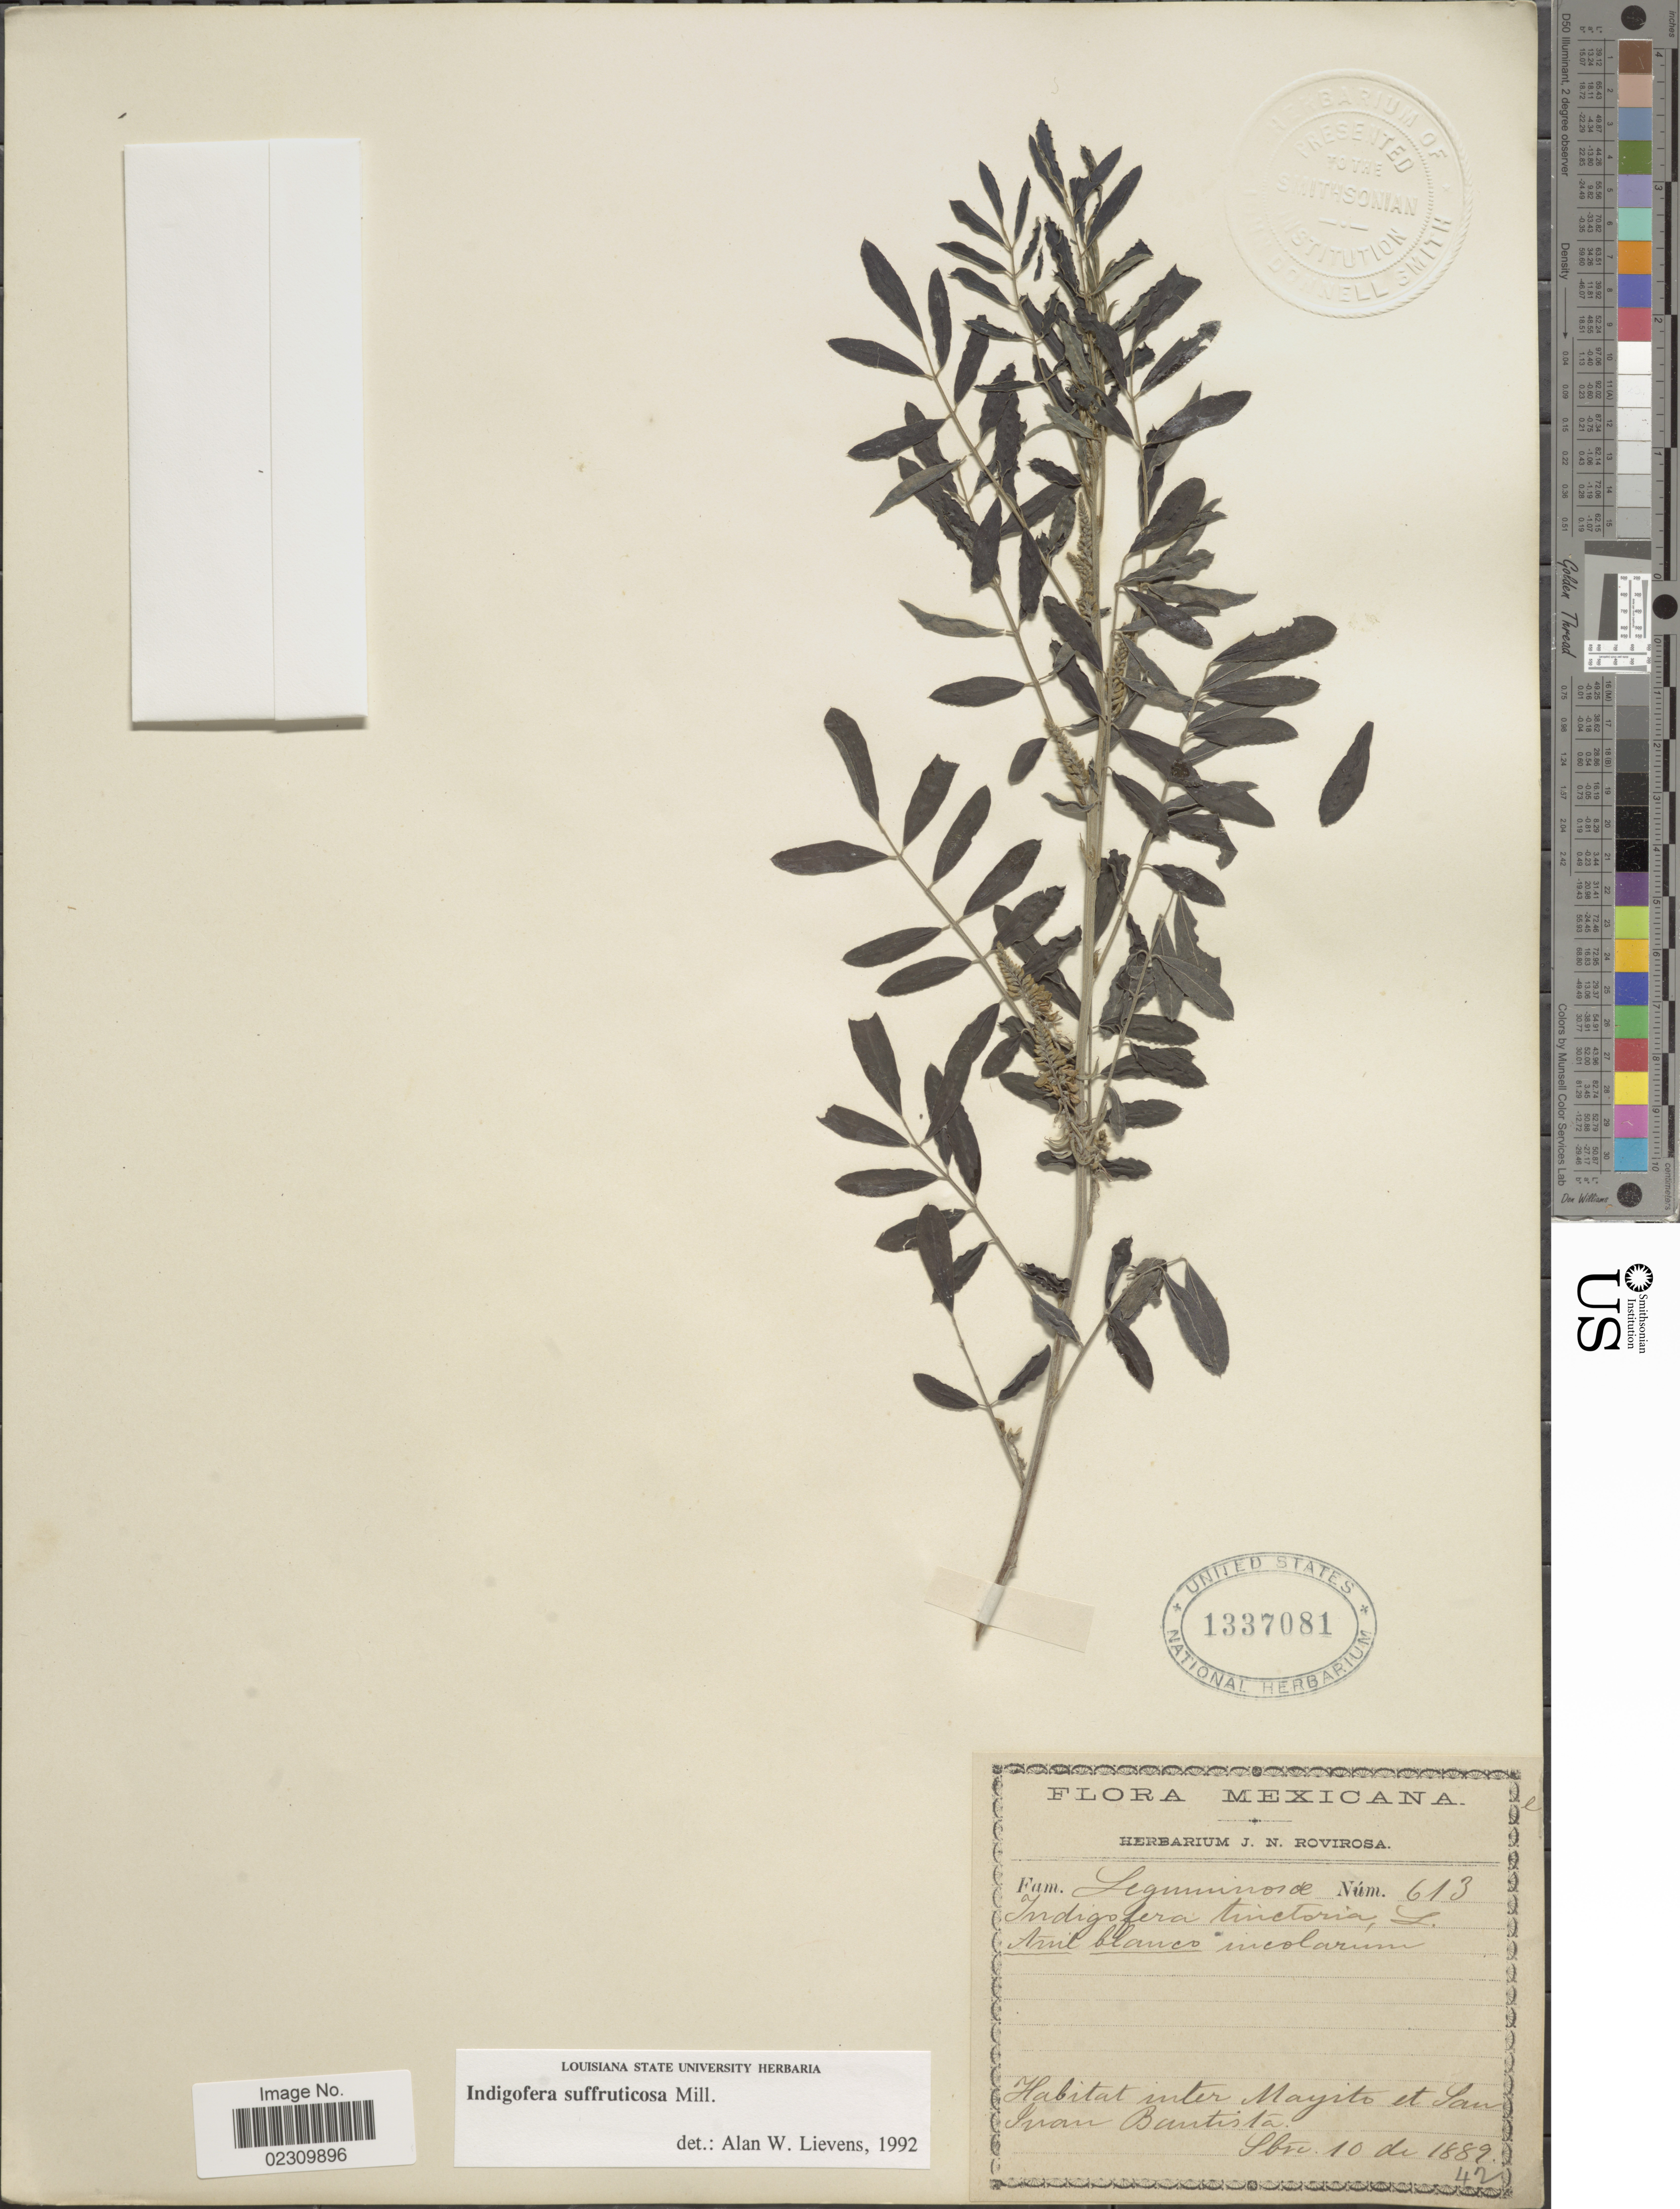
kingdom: Plantae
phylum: Tracheophyta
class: Magnoliopsida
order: Fabales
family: Fabaceae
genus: Indigofera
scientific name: Indigofera suffruticosa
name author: Mill.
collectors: ex herb. J. N. Rovirosa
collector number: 42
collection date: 1889-02-10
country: Mexico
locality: Inter Mayito et San Juan Bautista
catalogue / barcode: US 1337081